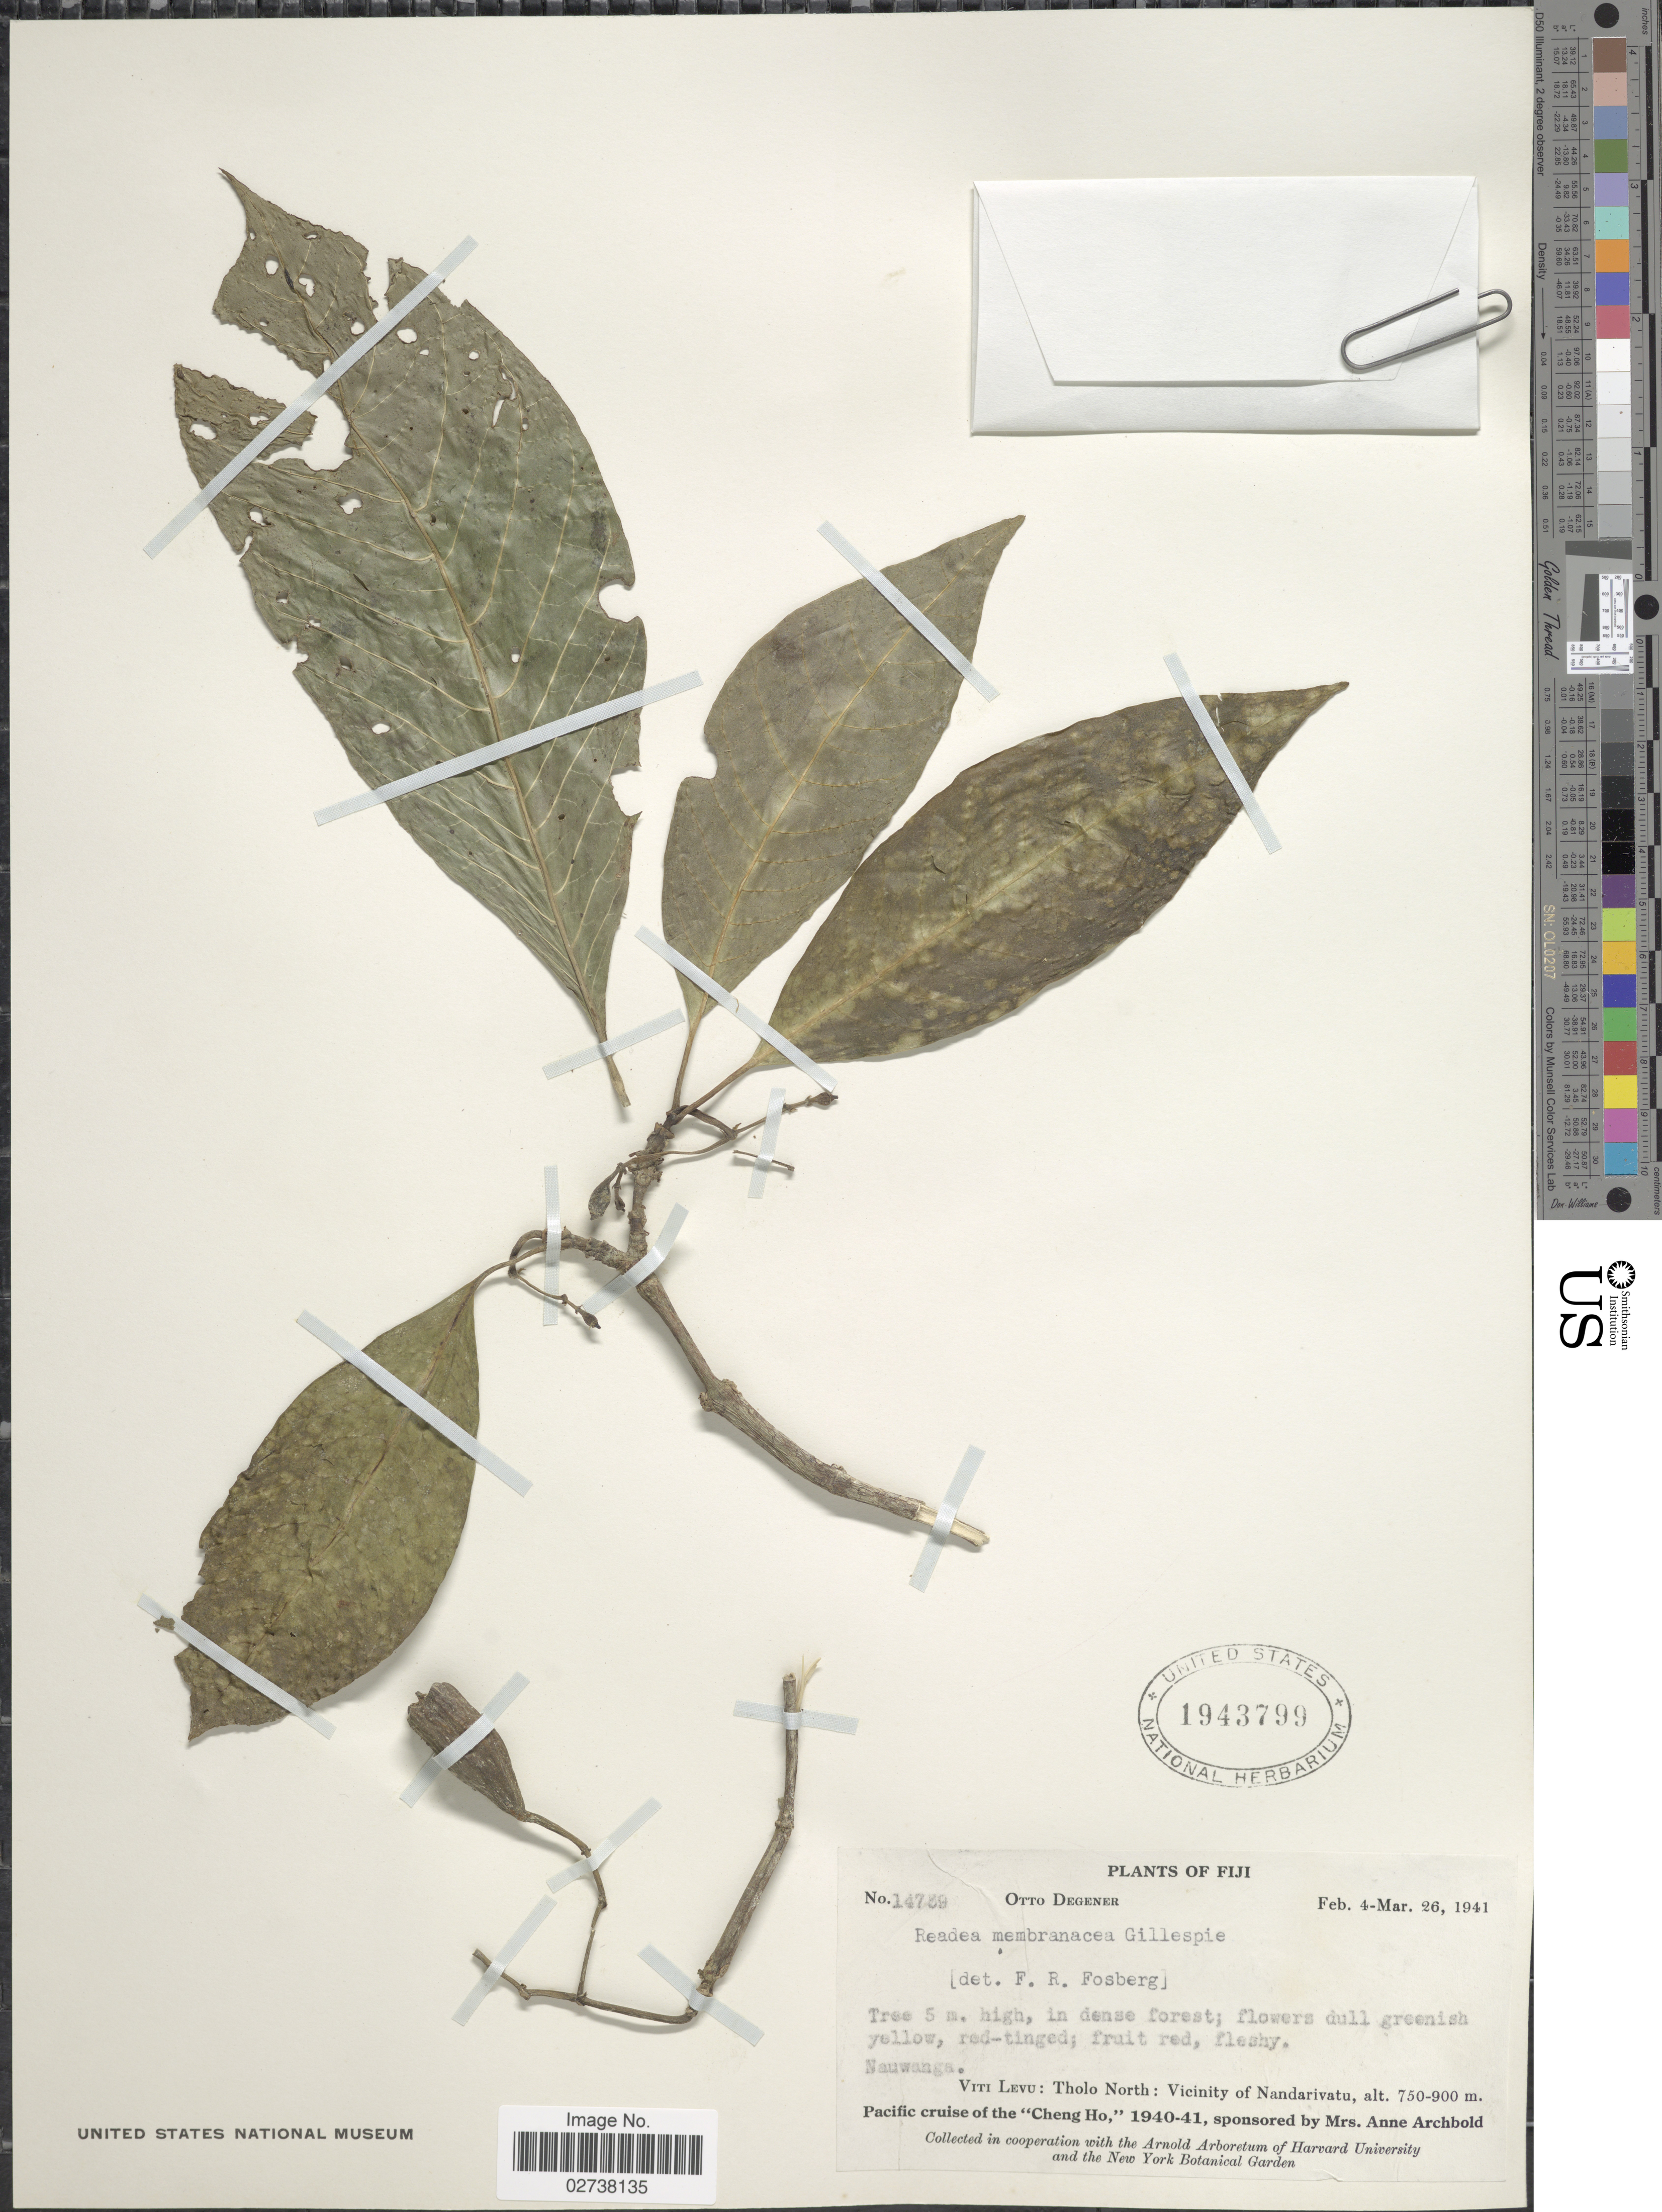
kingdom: Plantae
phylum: Tracheophyta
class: Magnoliopsida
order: Gentianales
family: Rubiaceae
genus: Readea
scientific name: Readea membranacea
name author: Gillespie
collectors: O. Degener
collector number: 14789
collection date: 1941-02-04/1941-03-26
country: Fiji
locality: Viti Levu: Tholo North: Vicinity of Nandarivatu, Nauwanga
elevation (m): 750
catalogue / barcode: US 1943799